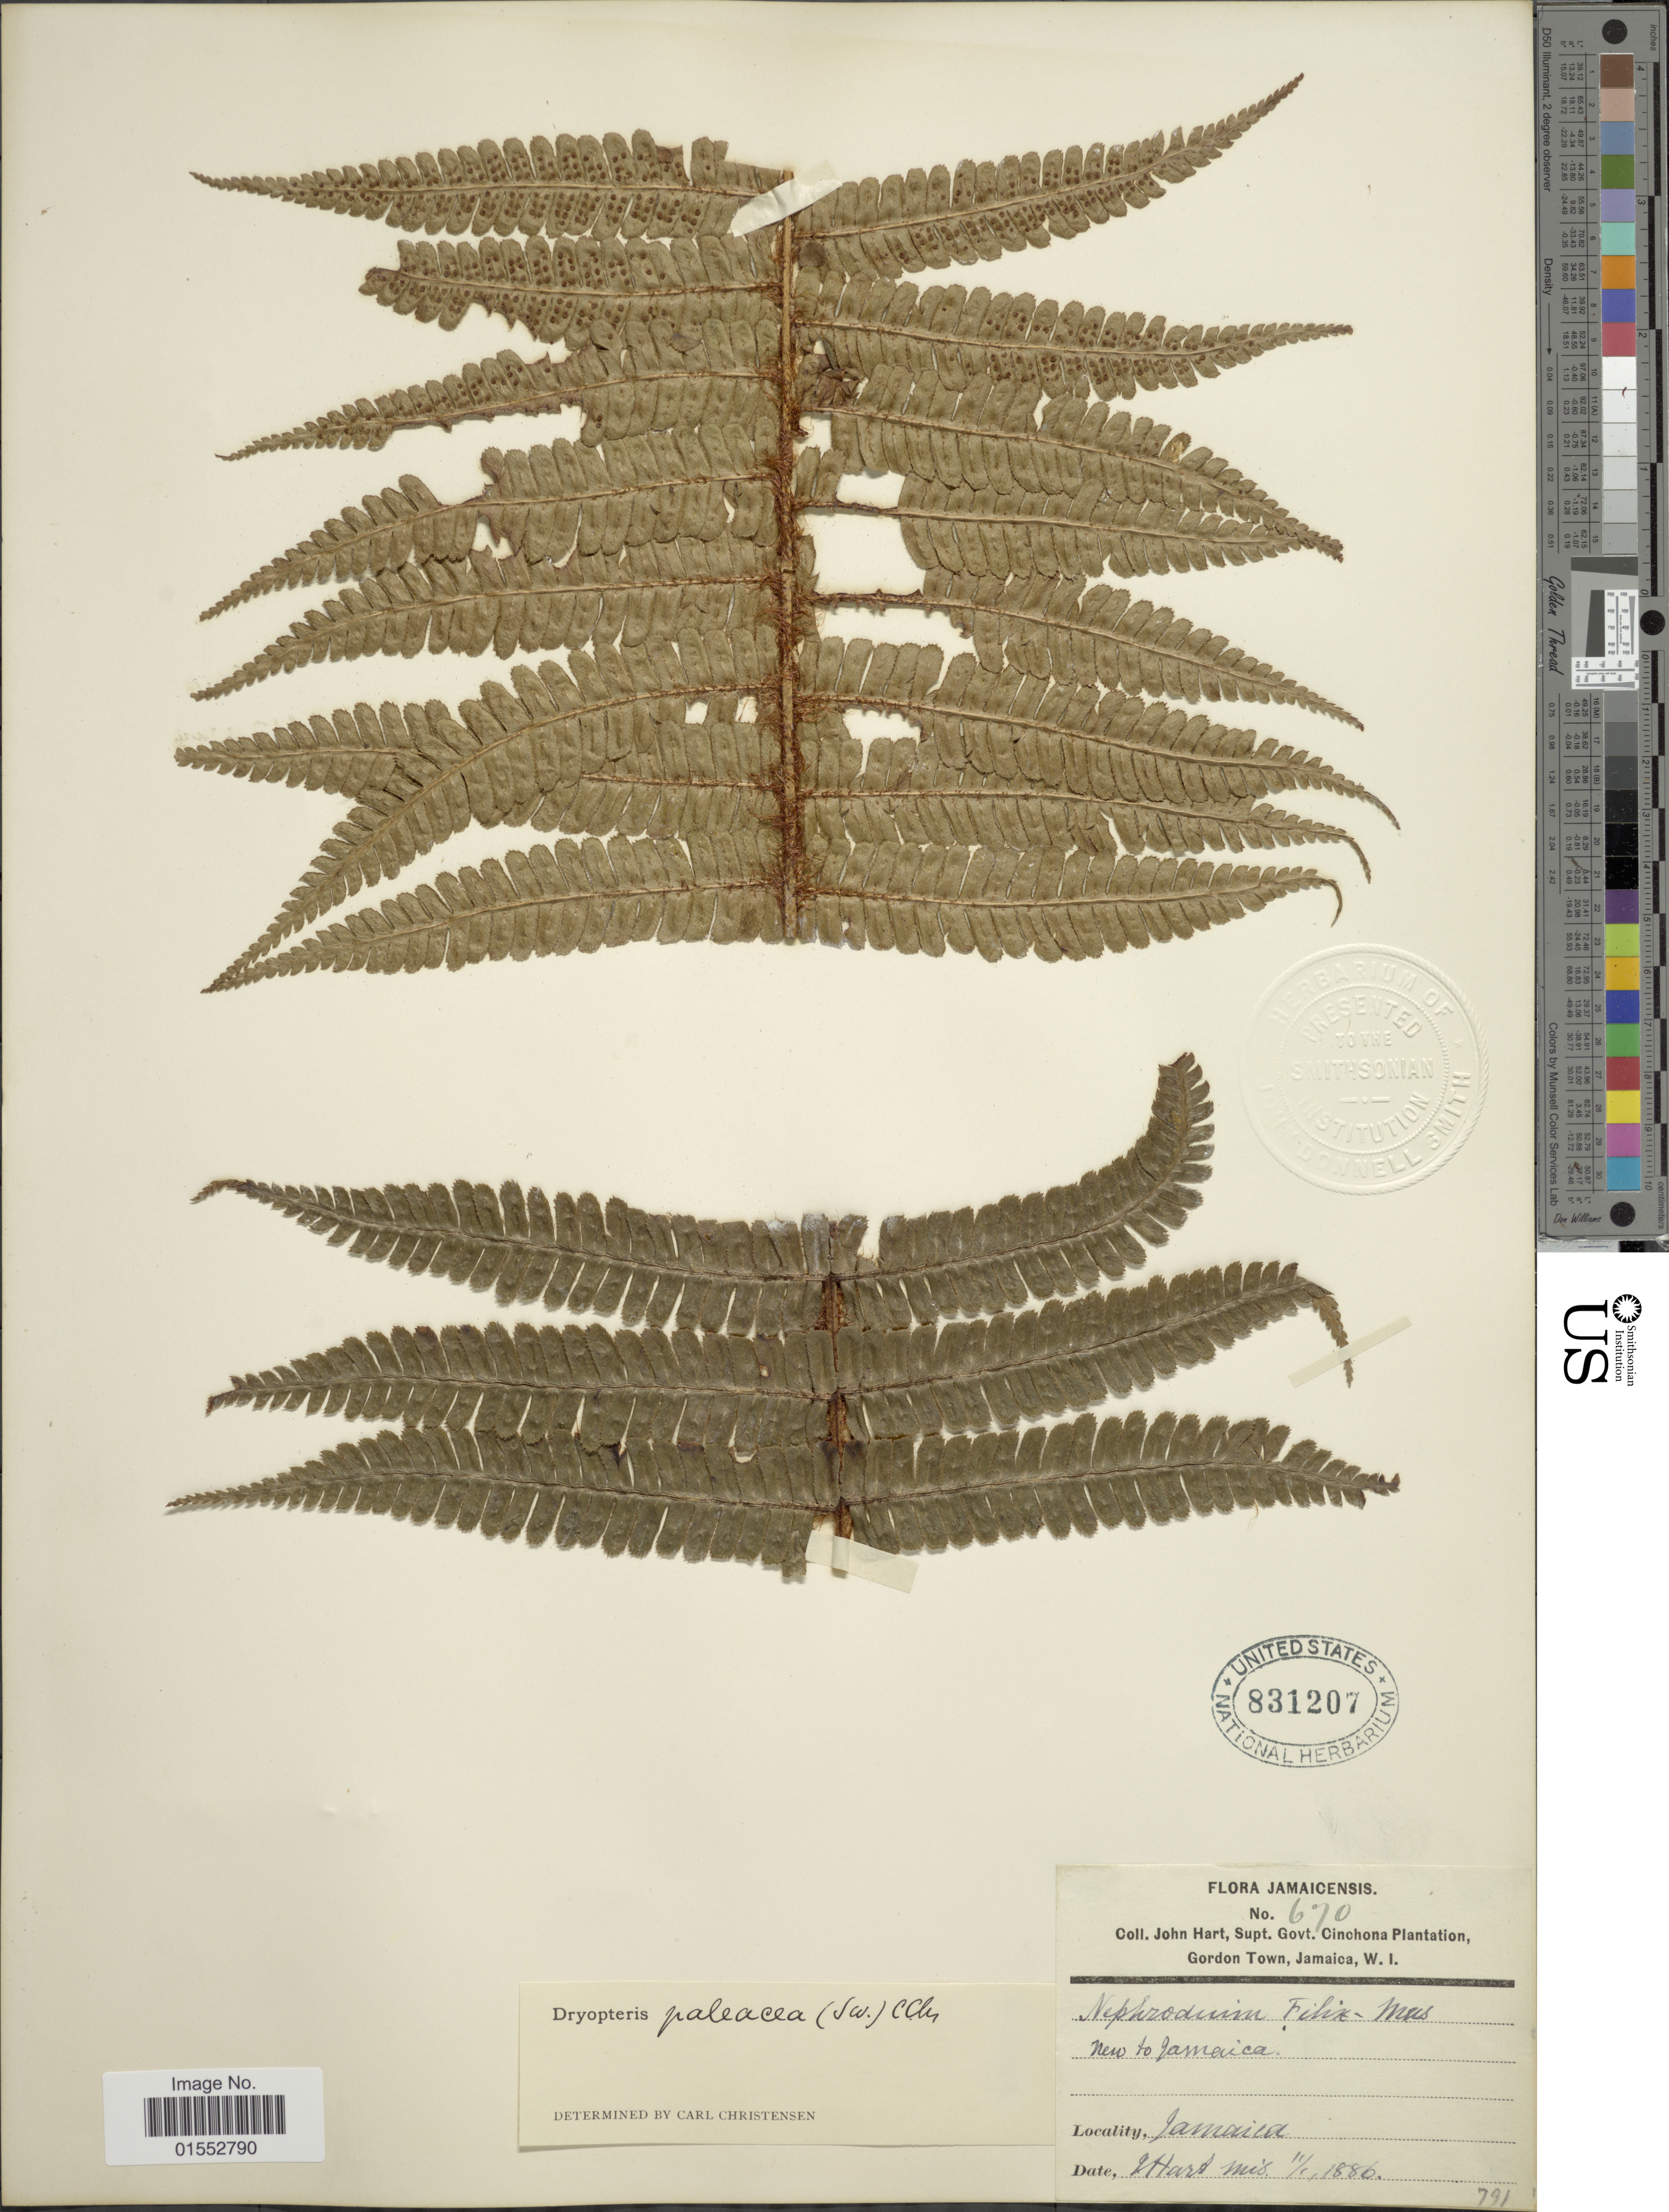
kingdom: Plantae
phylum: Tracheophyta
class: Polypodiopsida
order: Polypodiales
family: Dryopteridaceae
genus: Dryopteris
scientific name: Dryopteris wallichiana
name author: (Spreng.) Hyl.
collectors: J. H. Hart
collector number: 670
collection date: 1886-01-11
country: Jamaica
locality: Jamaicensis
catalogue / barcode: US 831207